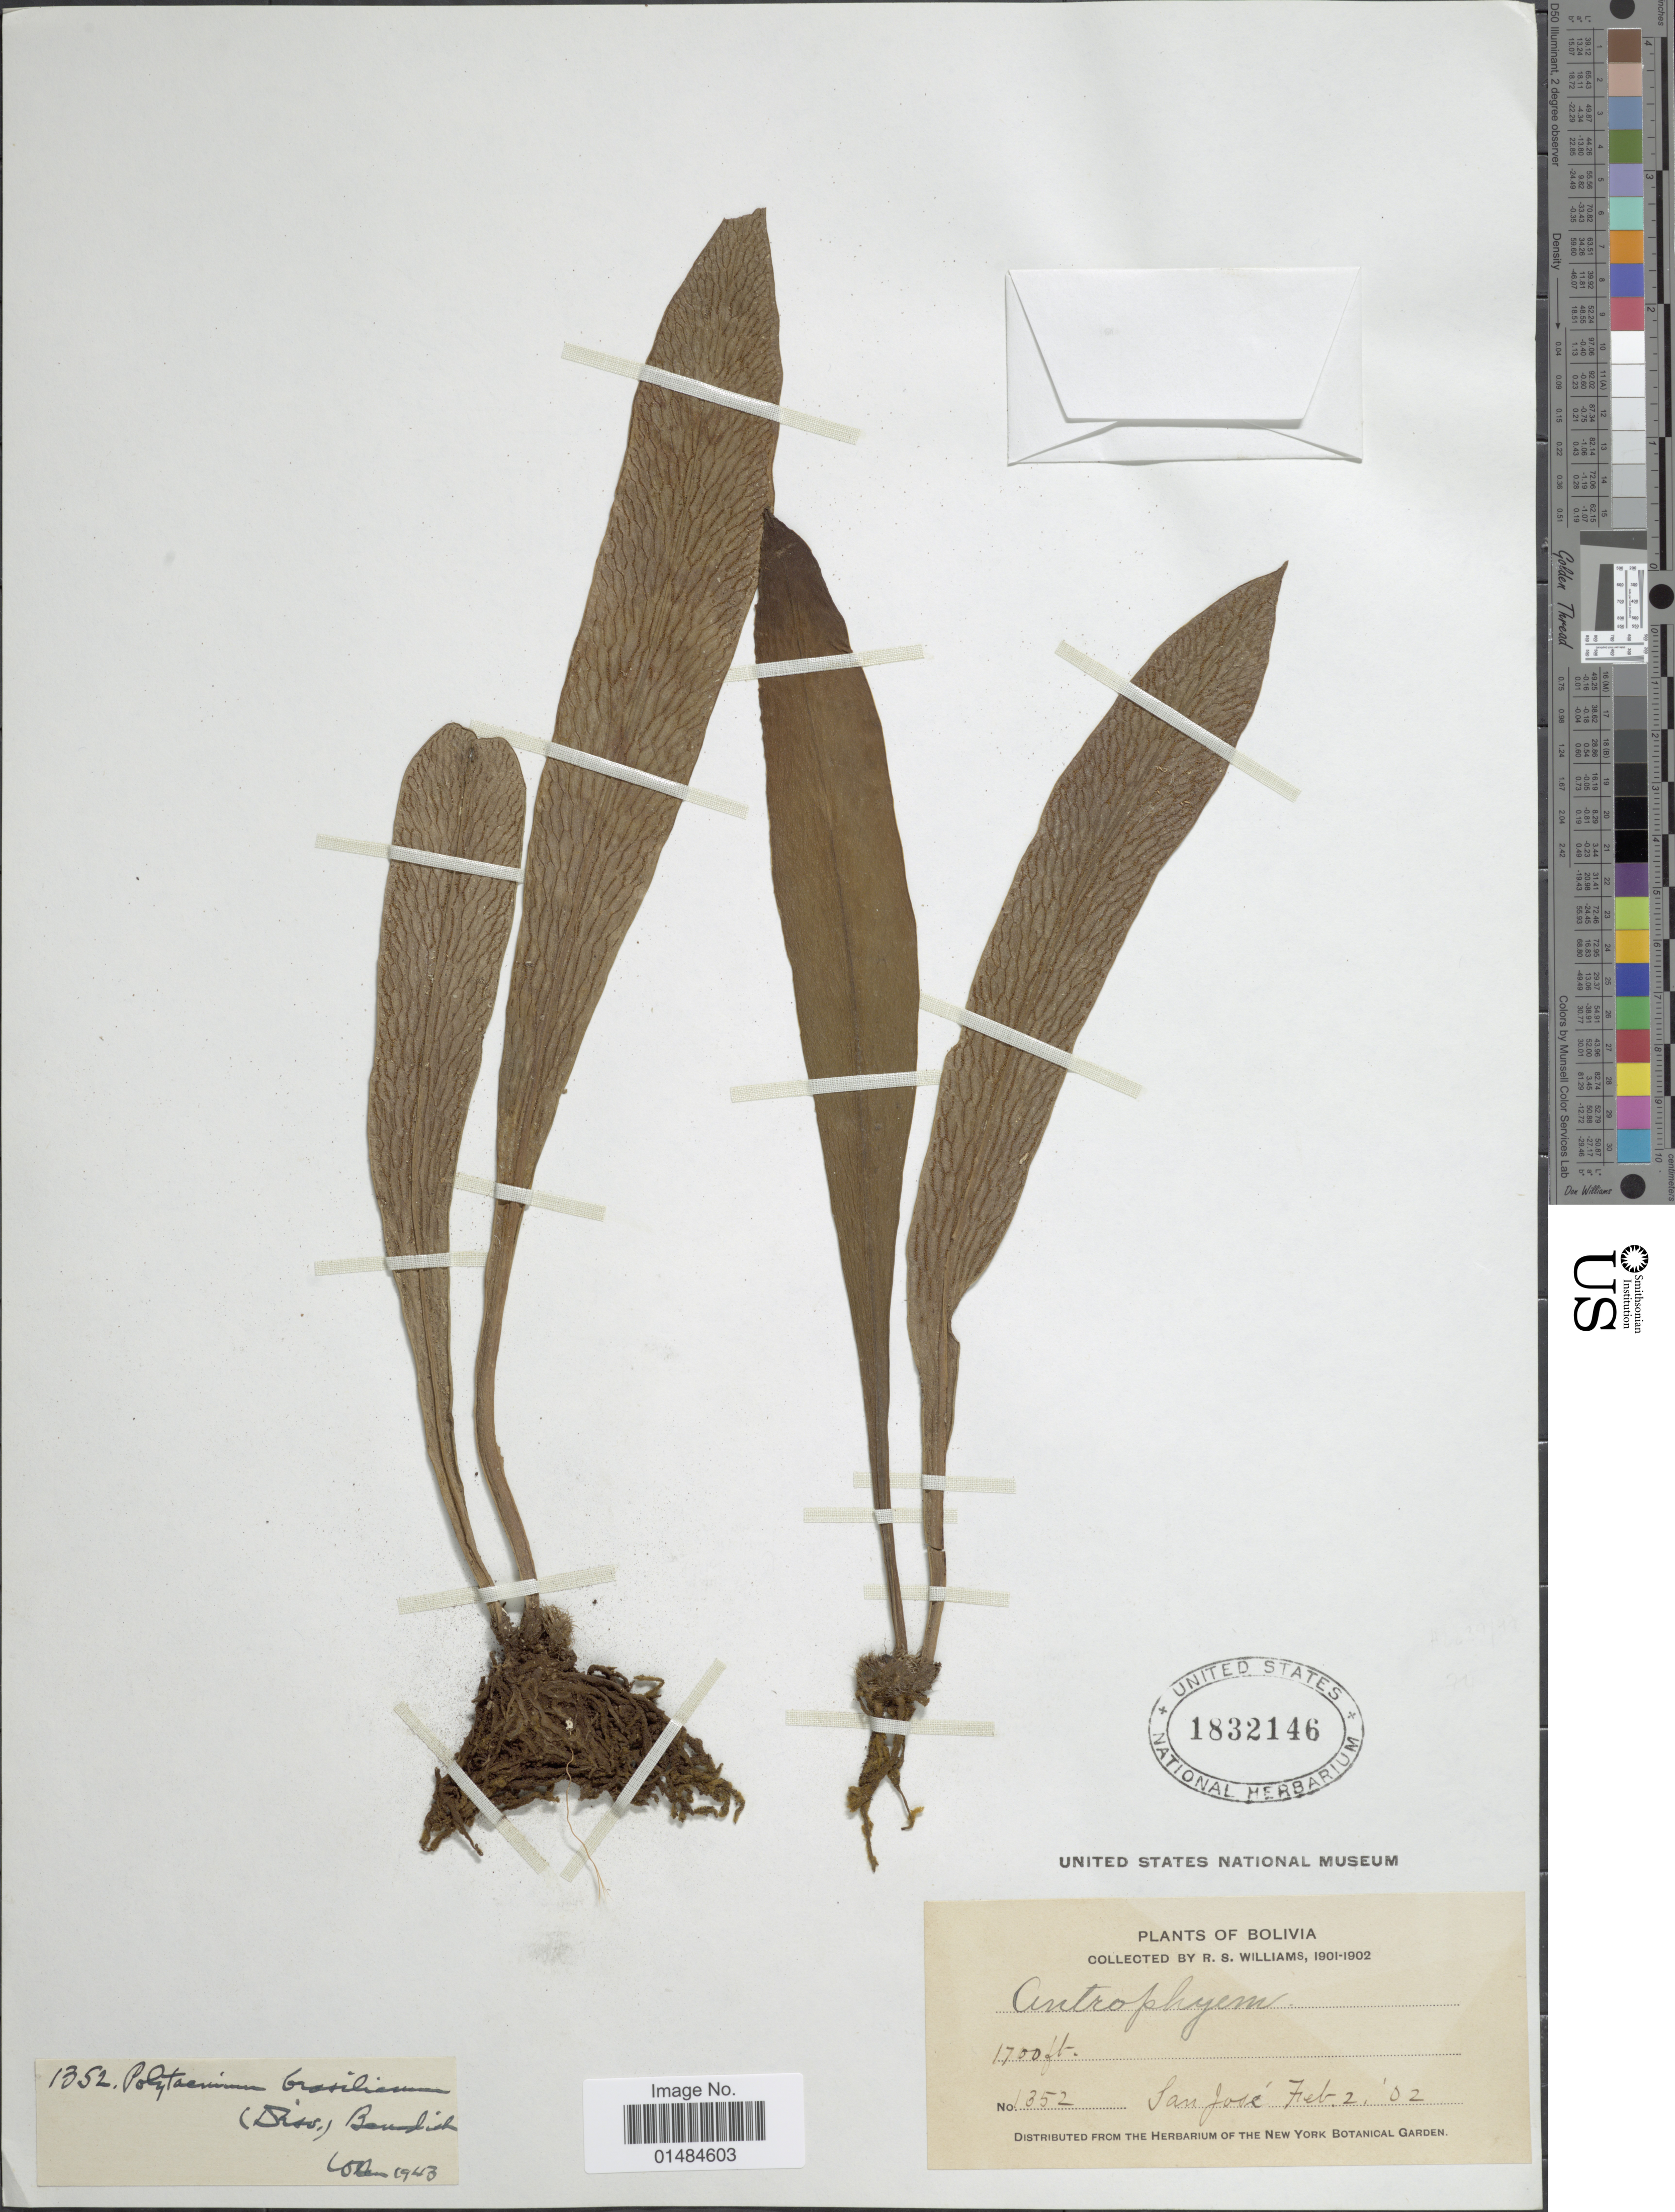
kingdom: Plantae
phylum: Tracheophyta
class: Polypodiopsida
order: Polypodiales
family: Pteridaceae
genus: Polytaenium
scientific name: Polytaenium brasilianum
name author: Benedict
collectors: R. S. Williams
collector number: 1352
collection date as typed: Feb. 2, '02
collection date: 1902-02-02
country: Bolivia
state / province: La Paz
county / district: Munecas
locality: San José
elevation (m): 518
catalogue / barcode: US 1832146